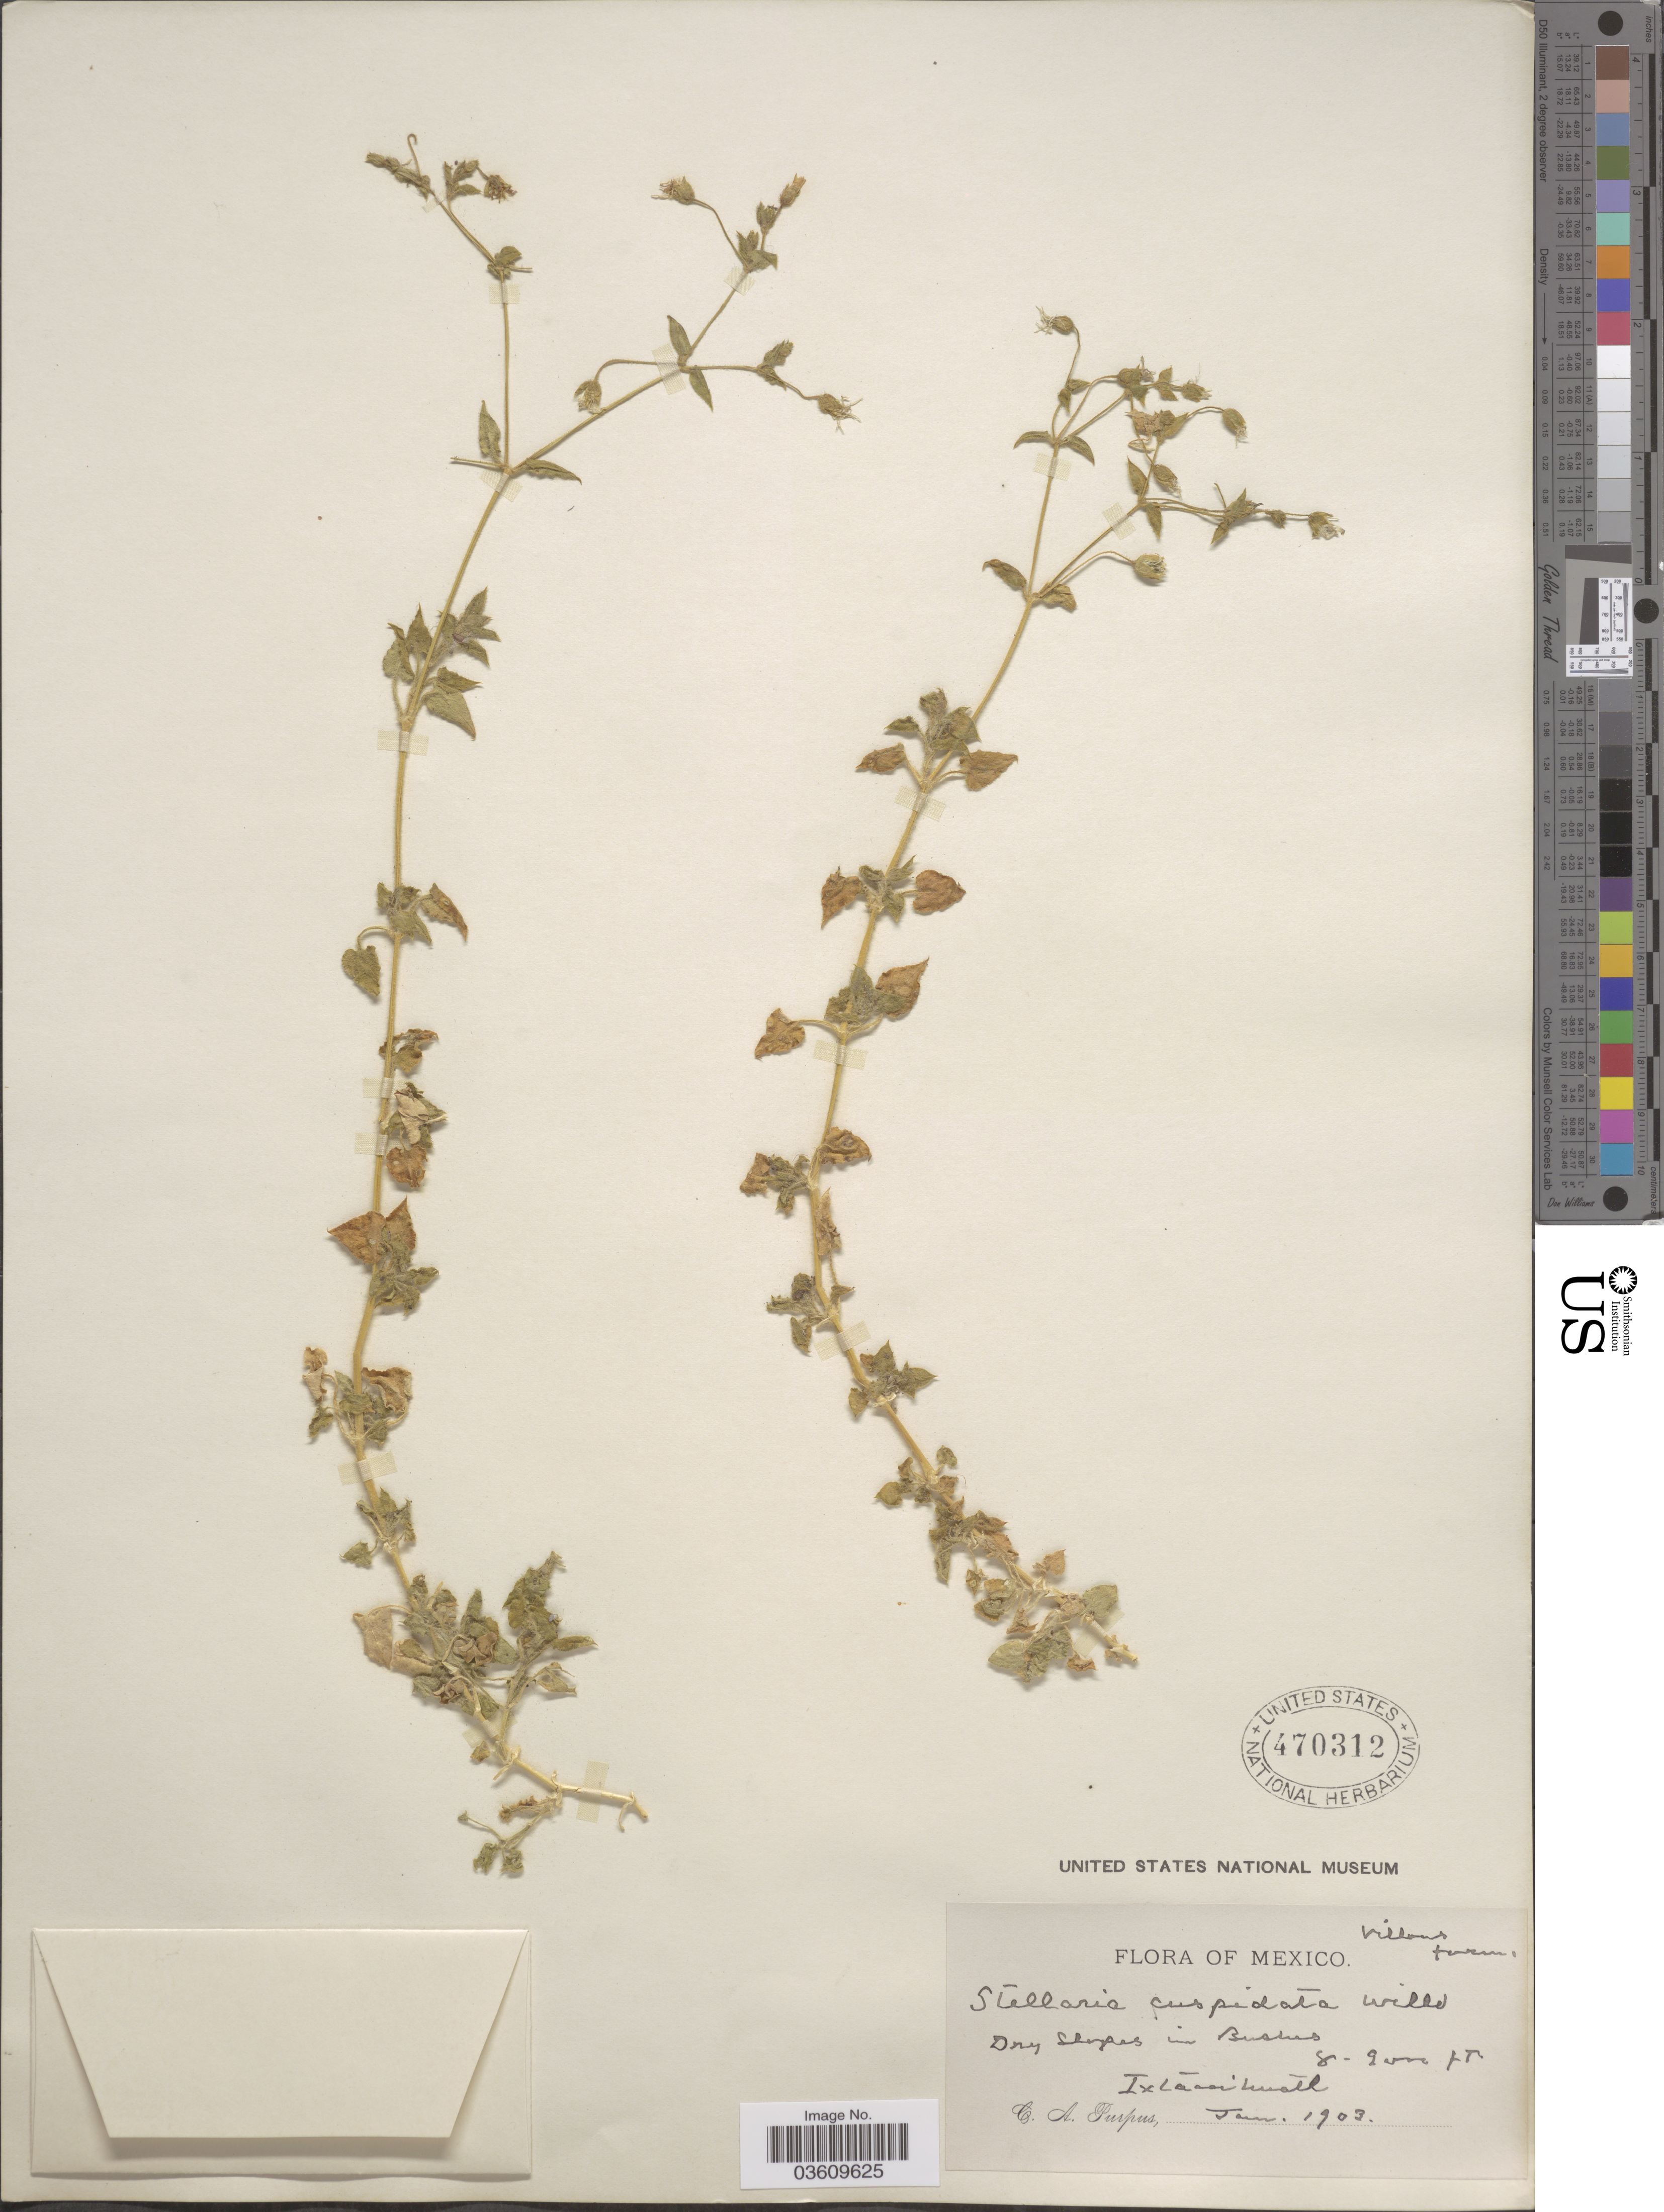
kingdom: Plantae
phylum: Tracheophyta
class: Magnoliopsida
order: Caryophyllales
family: Caryophyllaceae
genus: Stellaria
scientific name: Stellaria cuspidata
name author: Willd. ex Schltdl.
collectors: C. A. Purpus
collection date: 1903-01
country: Mexico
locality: Ixtaccihuatl.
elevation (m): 2438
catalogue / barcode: US 470312